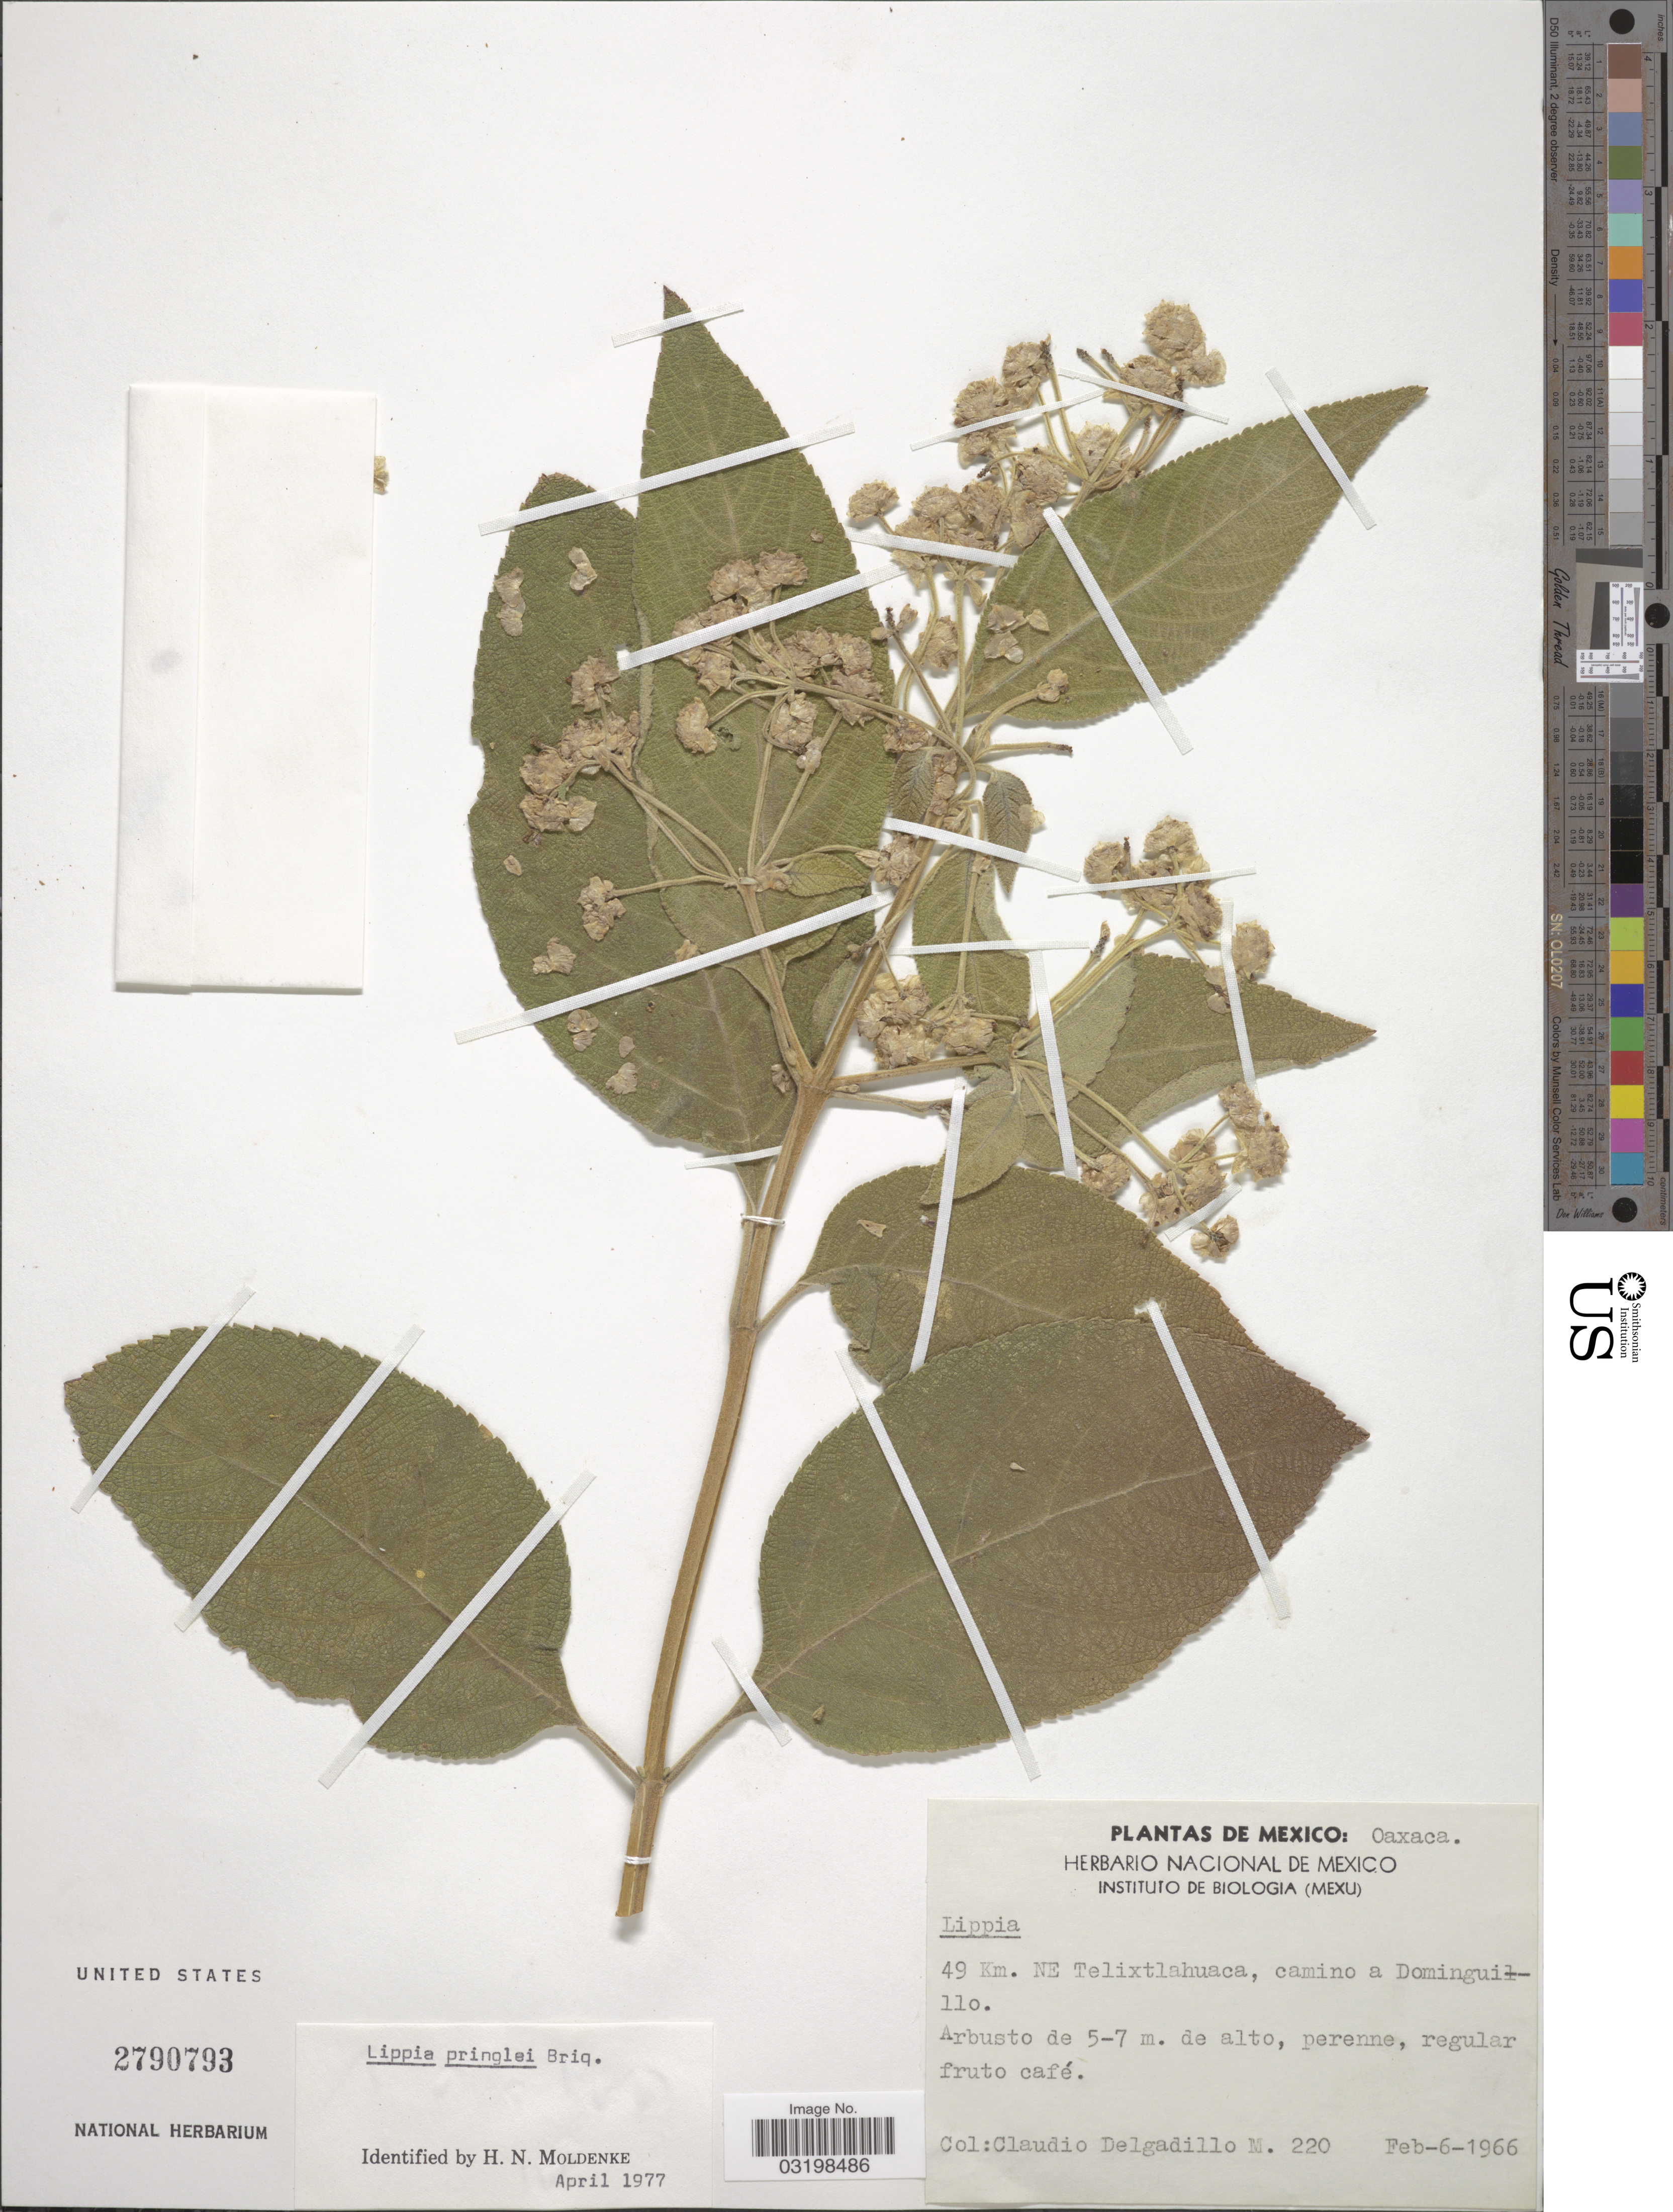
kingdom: Plantae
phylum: Tracheophyta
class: Magnoliopsida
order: Lamiales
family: Verbenaceae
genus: Lippia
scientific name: Lippia umbellata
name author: Cav.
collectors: C. Delgadillo-m.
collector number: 220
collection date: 1966-02-06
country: Mexico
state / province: Oaxaca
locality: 49 Km. NE Telixtlahuaca, camino a Dominguillo.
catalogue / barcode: US 2790793